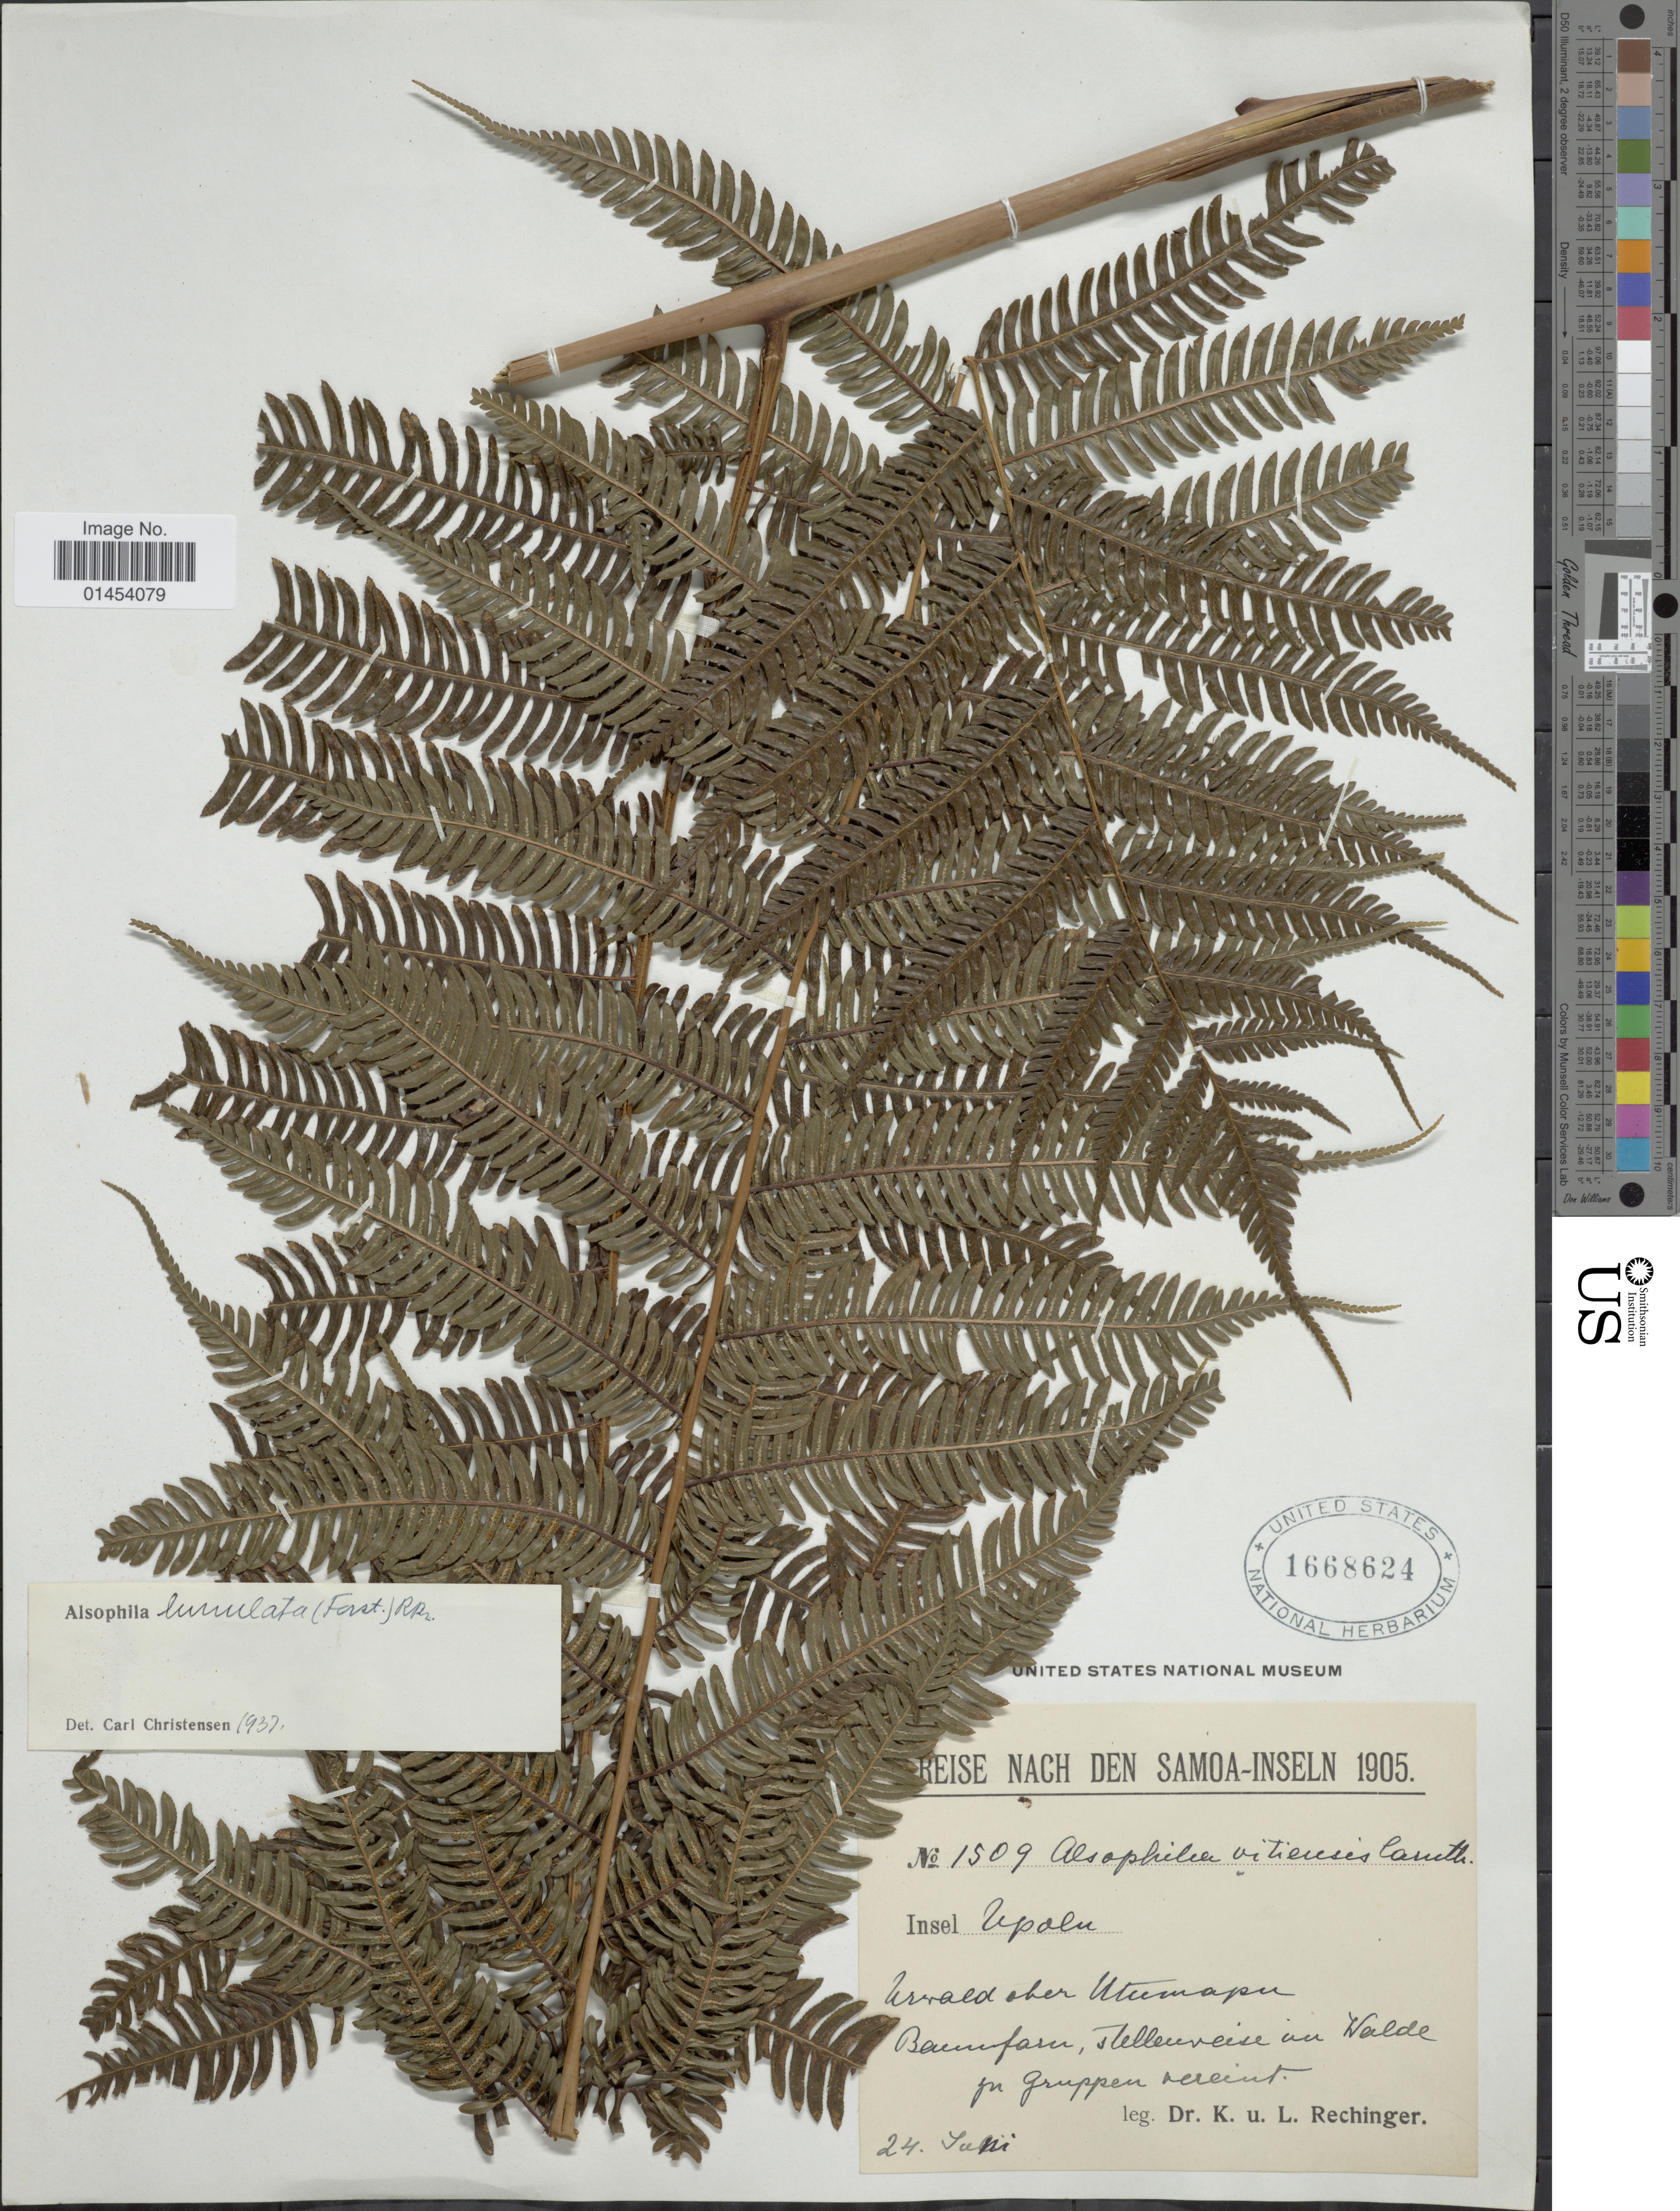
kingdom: Plantae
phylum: Tracheophyta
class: Polypodiopsida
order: Cyatheales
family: Cyatheaceae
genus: Cyathea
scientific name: Cyathea lunulata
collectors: K. Rechinger & L. Rechinger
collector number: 1509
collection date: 1905-06-24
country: Samoa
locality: Insel Upolu, Wrald ober Utumapu, Baunfasn, stellenreise un Walde zn gruppen vereint [interpreted]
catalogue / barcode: US 1668624